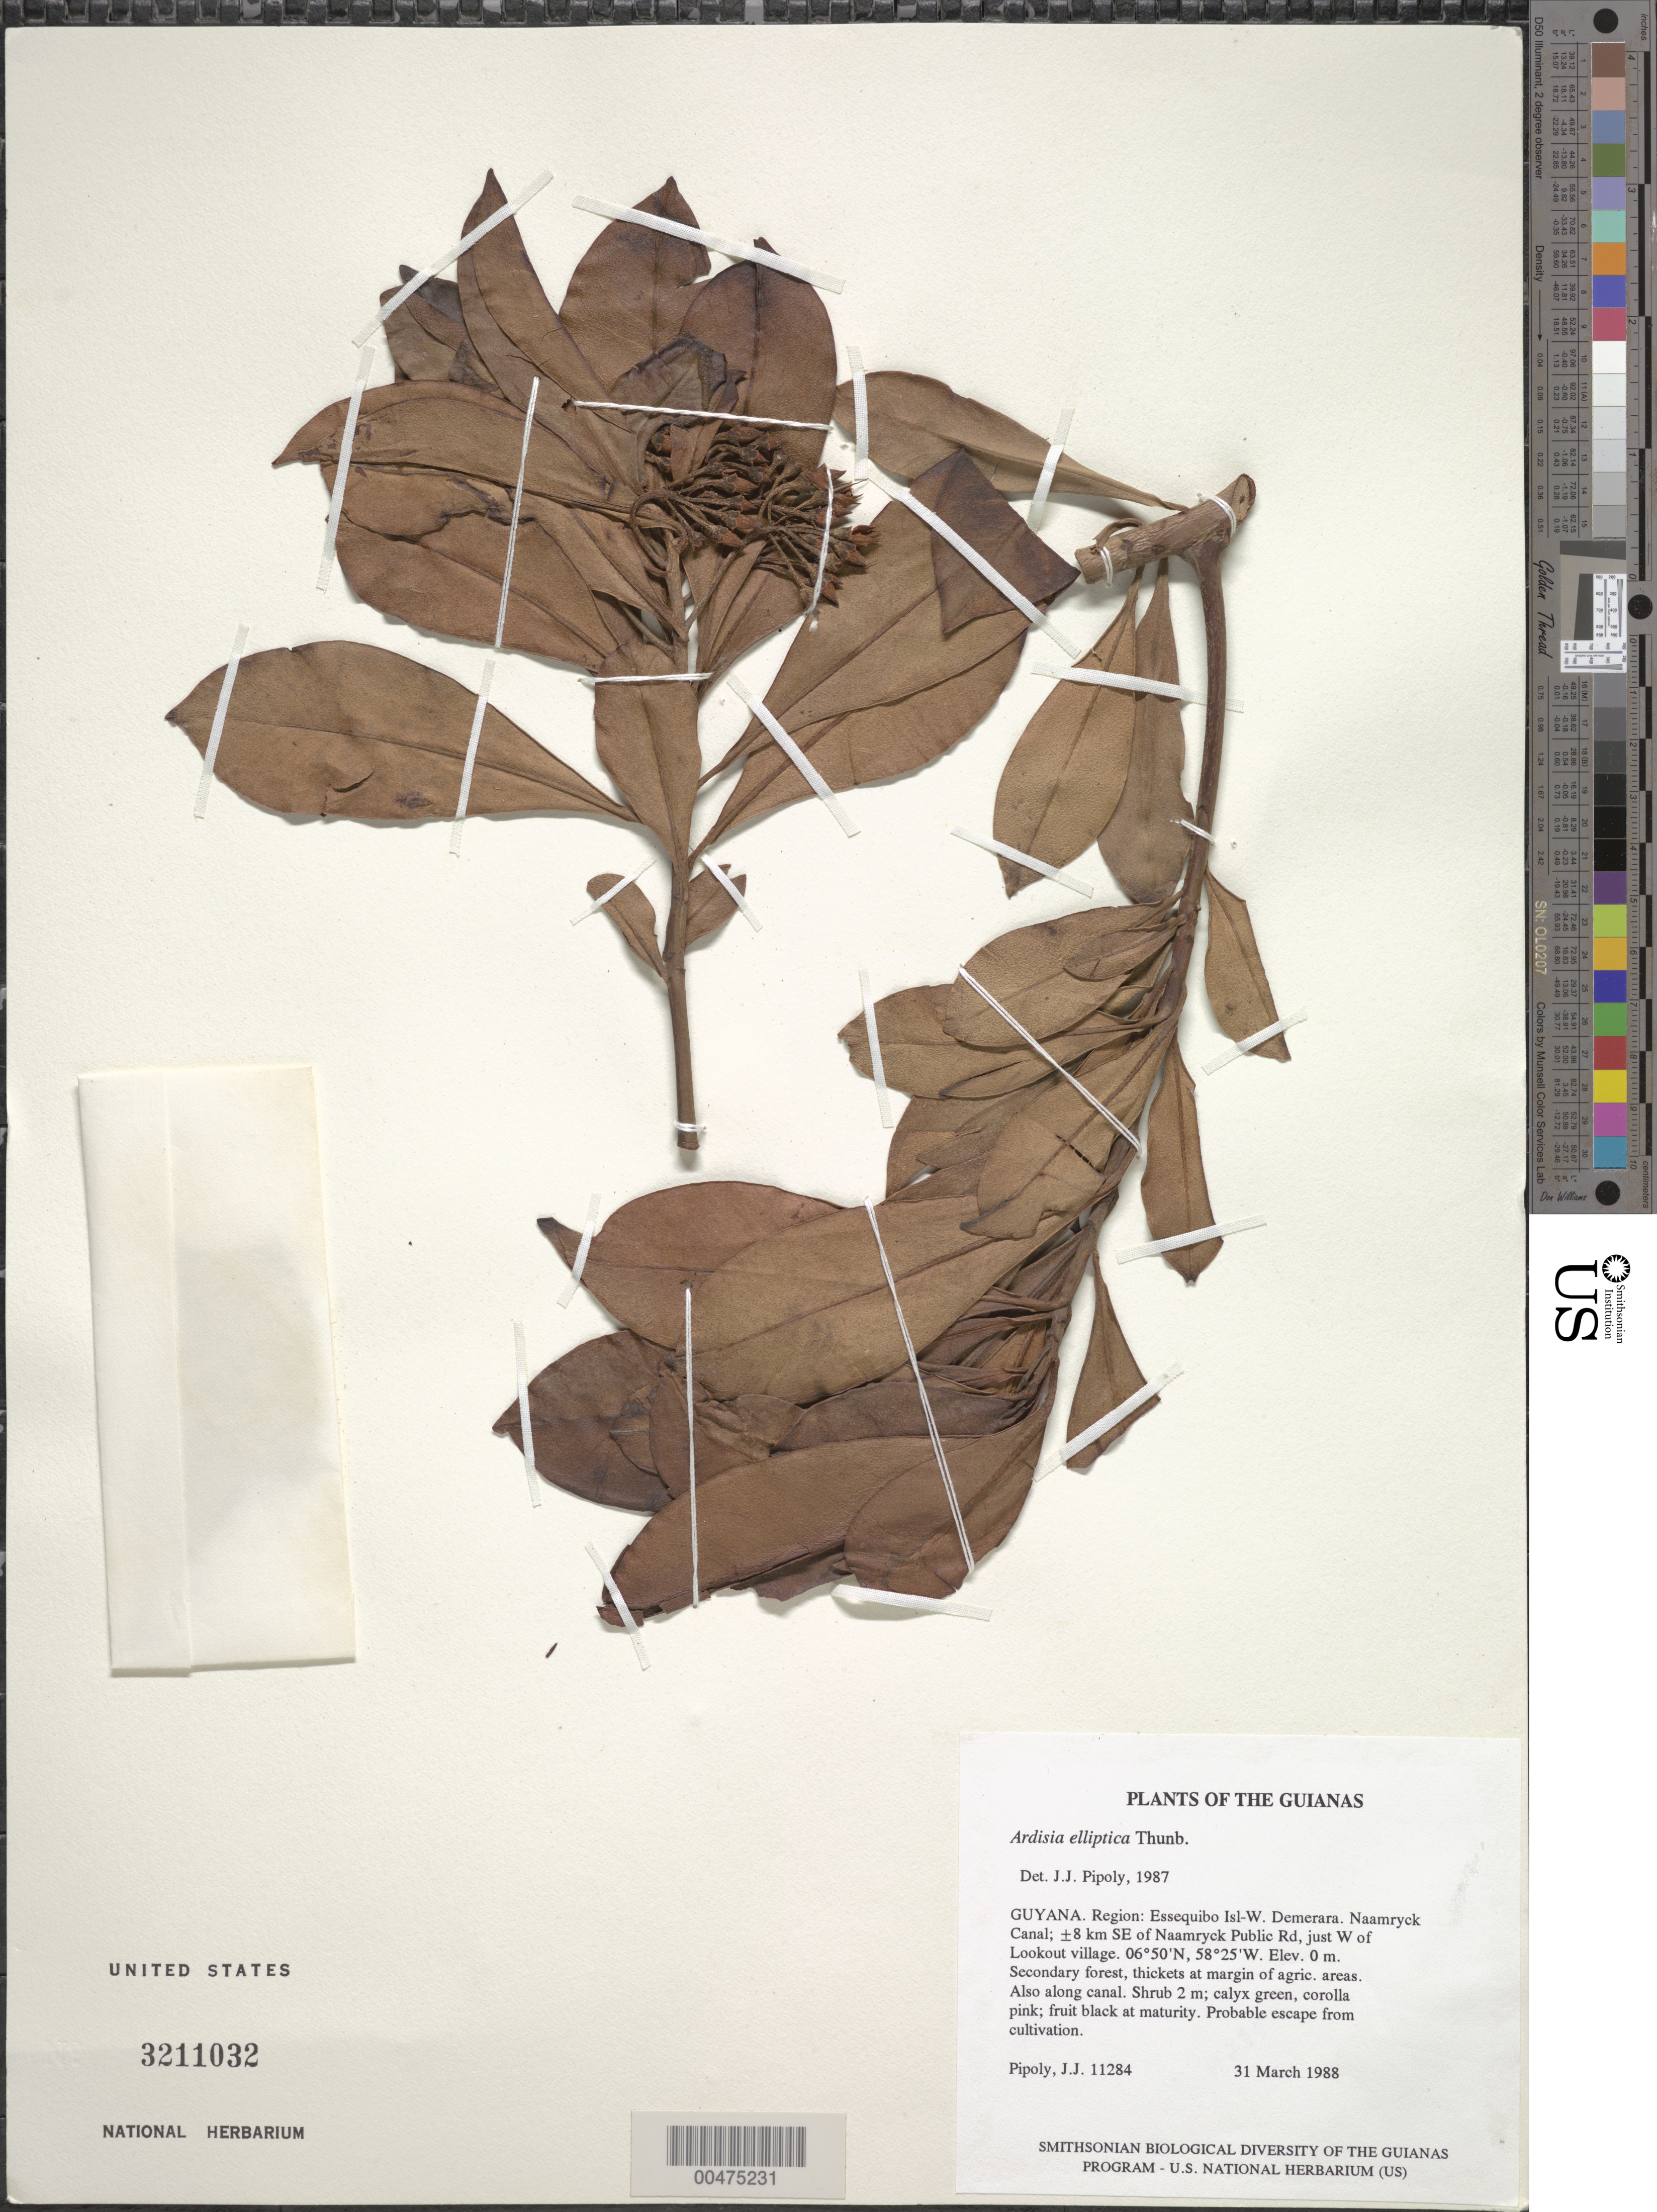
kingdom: Plantae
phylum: Tracheophyta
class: Magnoliopsida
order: Ericales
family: Primulaceae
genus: Ardisia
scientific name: Ardisia elliptica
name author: Thunb.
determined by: Pipoly, J. J., III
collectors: J. J. Pipoly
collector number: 11284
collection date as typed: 31 March 1987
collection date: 1987-03-31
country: Guyana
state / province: Essequibo Isl-W. Demerara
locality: Naamryck Canal; ±8 km SE of Naamryck Public Rd, just W of Lookout village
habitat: Secondary forest, thickets at margin of agric. areas. Also along canal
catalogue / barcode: US 3211032